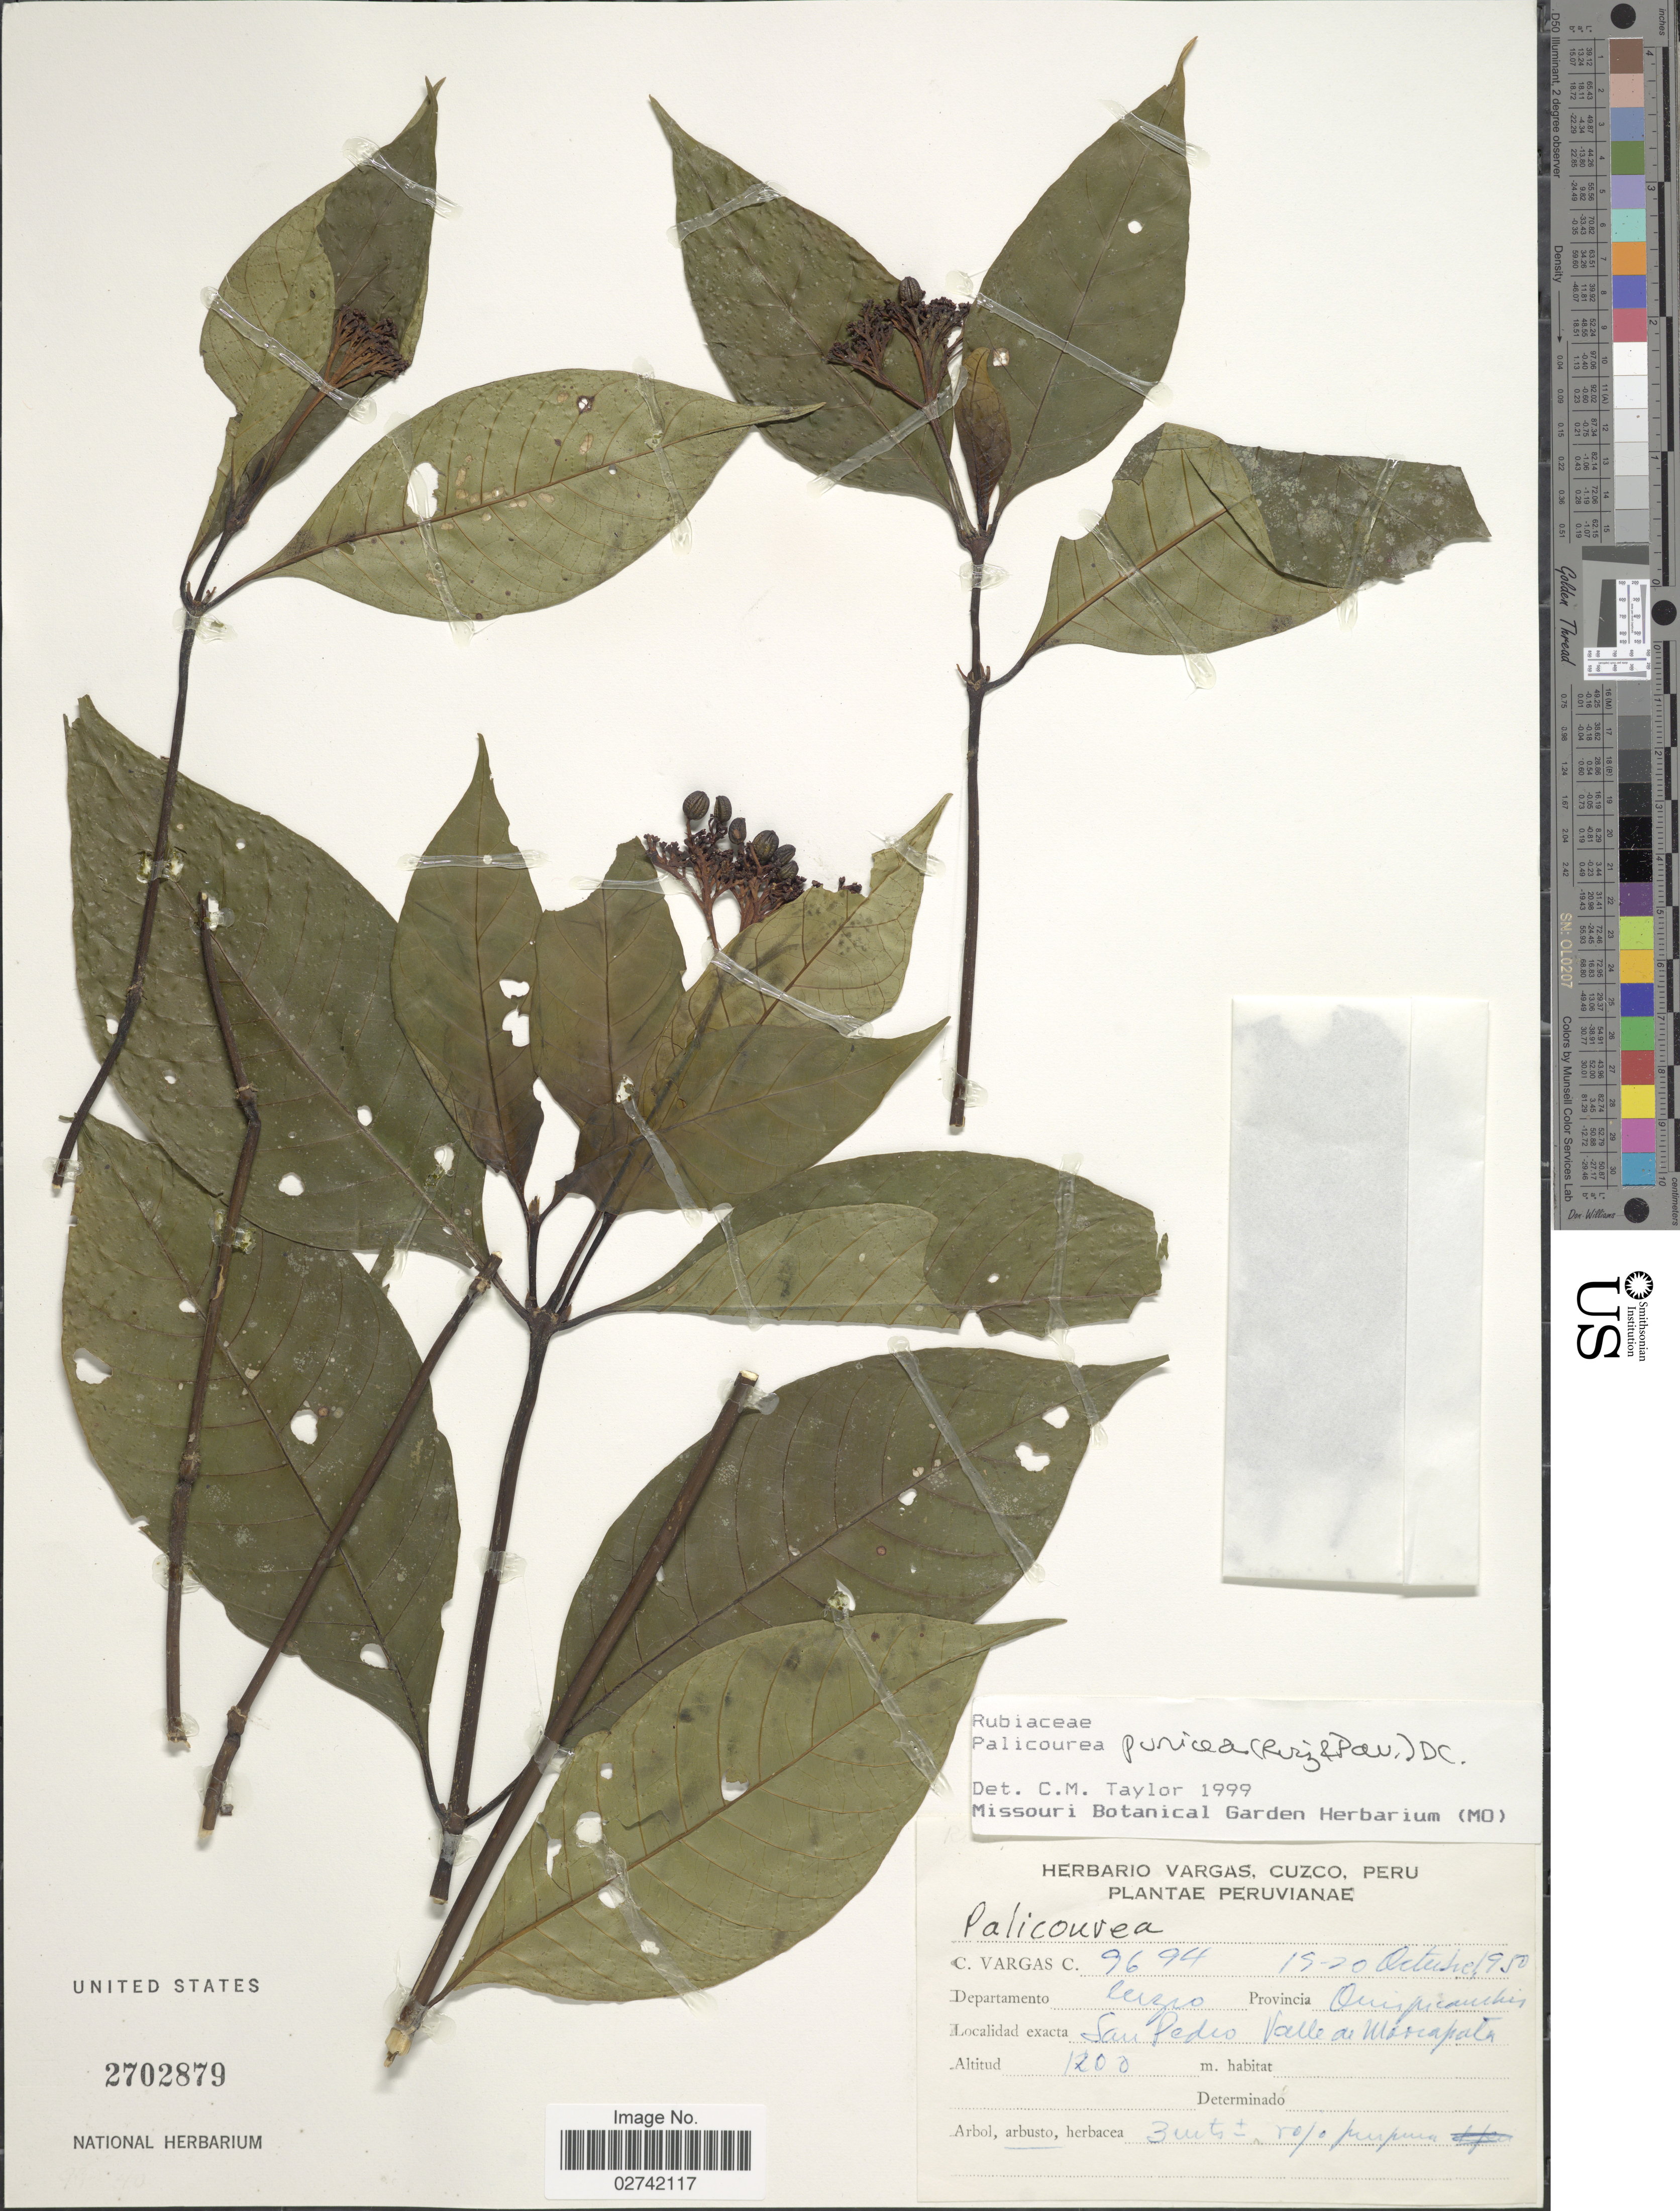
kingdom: Plantae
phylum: Tracheophyta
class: Magnoliopsida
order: Gentianales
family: Rubiaceae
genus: Palicourea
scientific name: Palicourea punicea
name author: (Ruiz & Pav.) DC.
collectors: C. Vargas Calderón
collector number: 9644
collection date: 1950-10-19/1950-10-20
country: Peru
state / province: Cusco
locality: Departamento Cuzco, Provincia Quispicanchis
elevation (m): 1200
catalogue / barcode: US 2702879